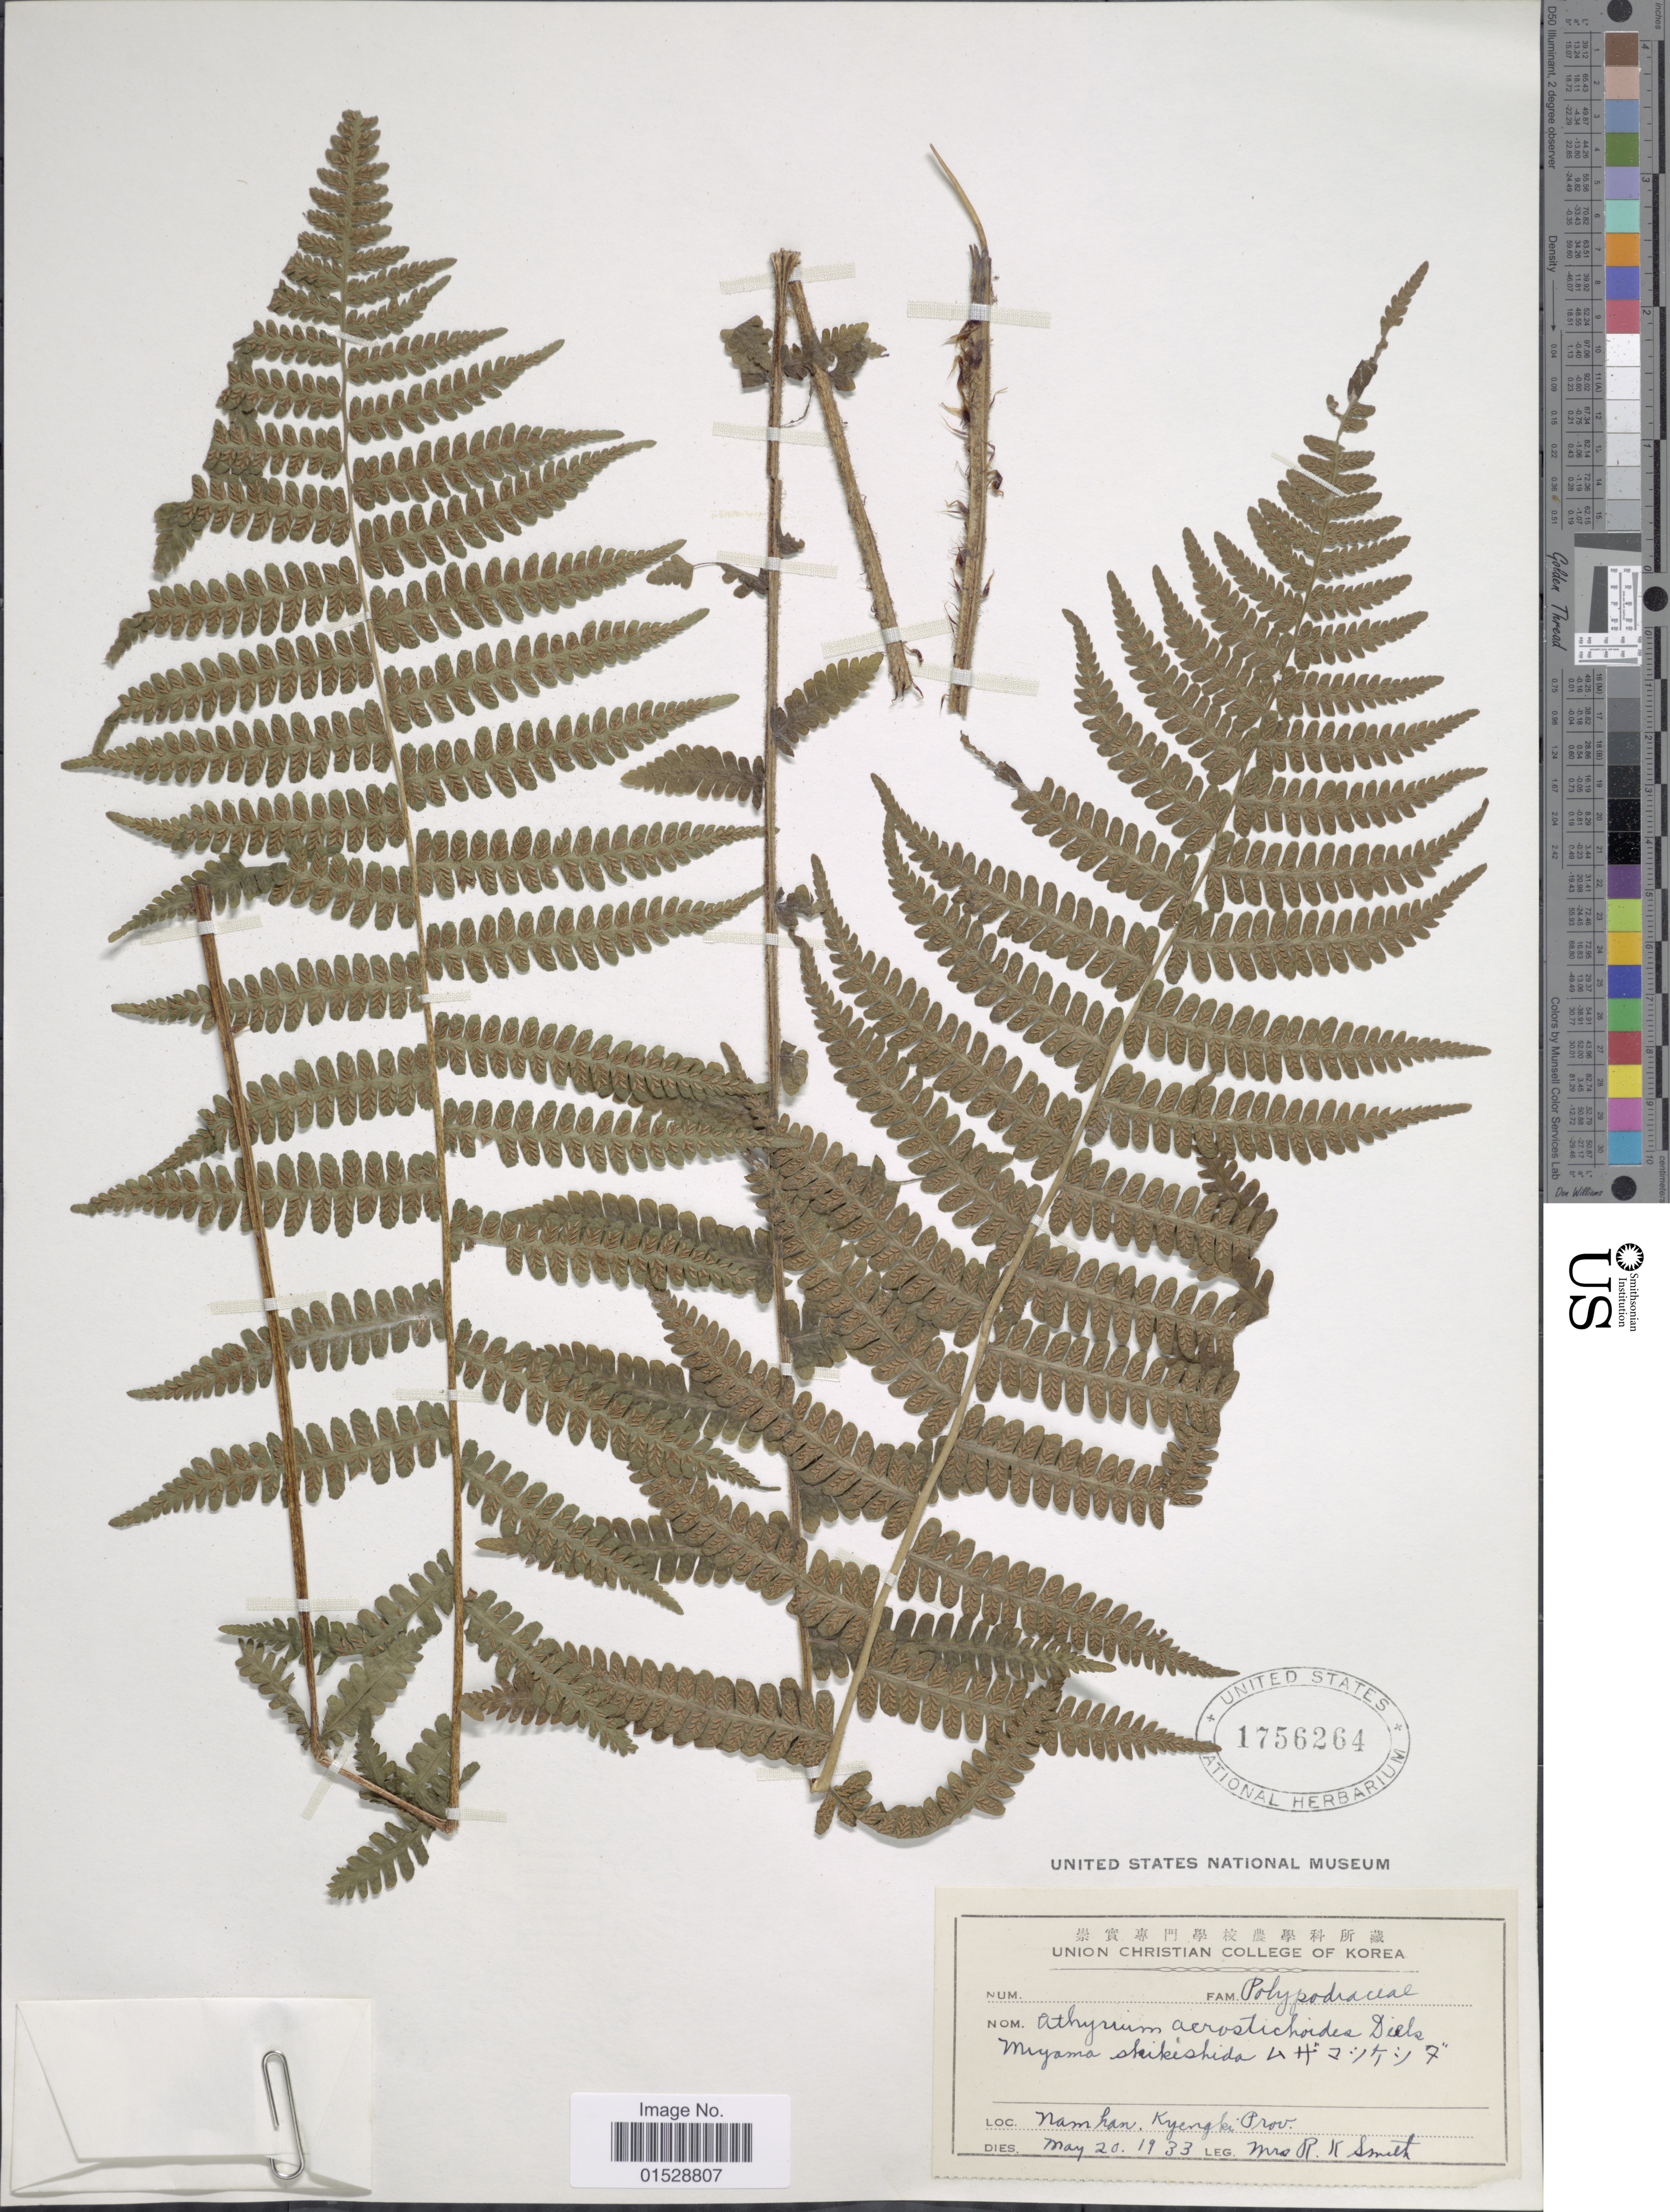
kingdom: Plantae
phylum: Tracheophyta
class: Polypodiopsida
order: Polypodiales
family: Athyriaceae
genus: Deparia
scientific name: Deparia acrostichoides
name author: (Sw.) M. Kato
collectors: Mrs. R. K. Smith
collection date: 1933-05-20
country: South Korea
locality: Namhan, Kyengki Prov.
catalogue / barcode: US 1756264